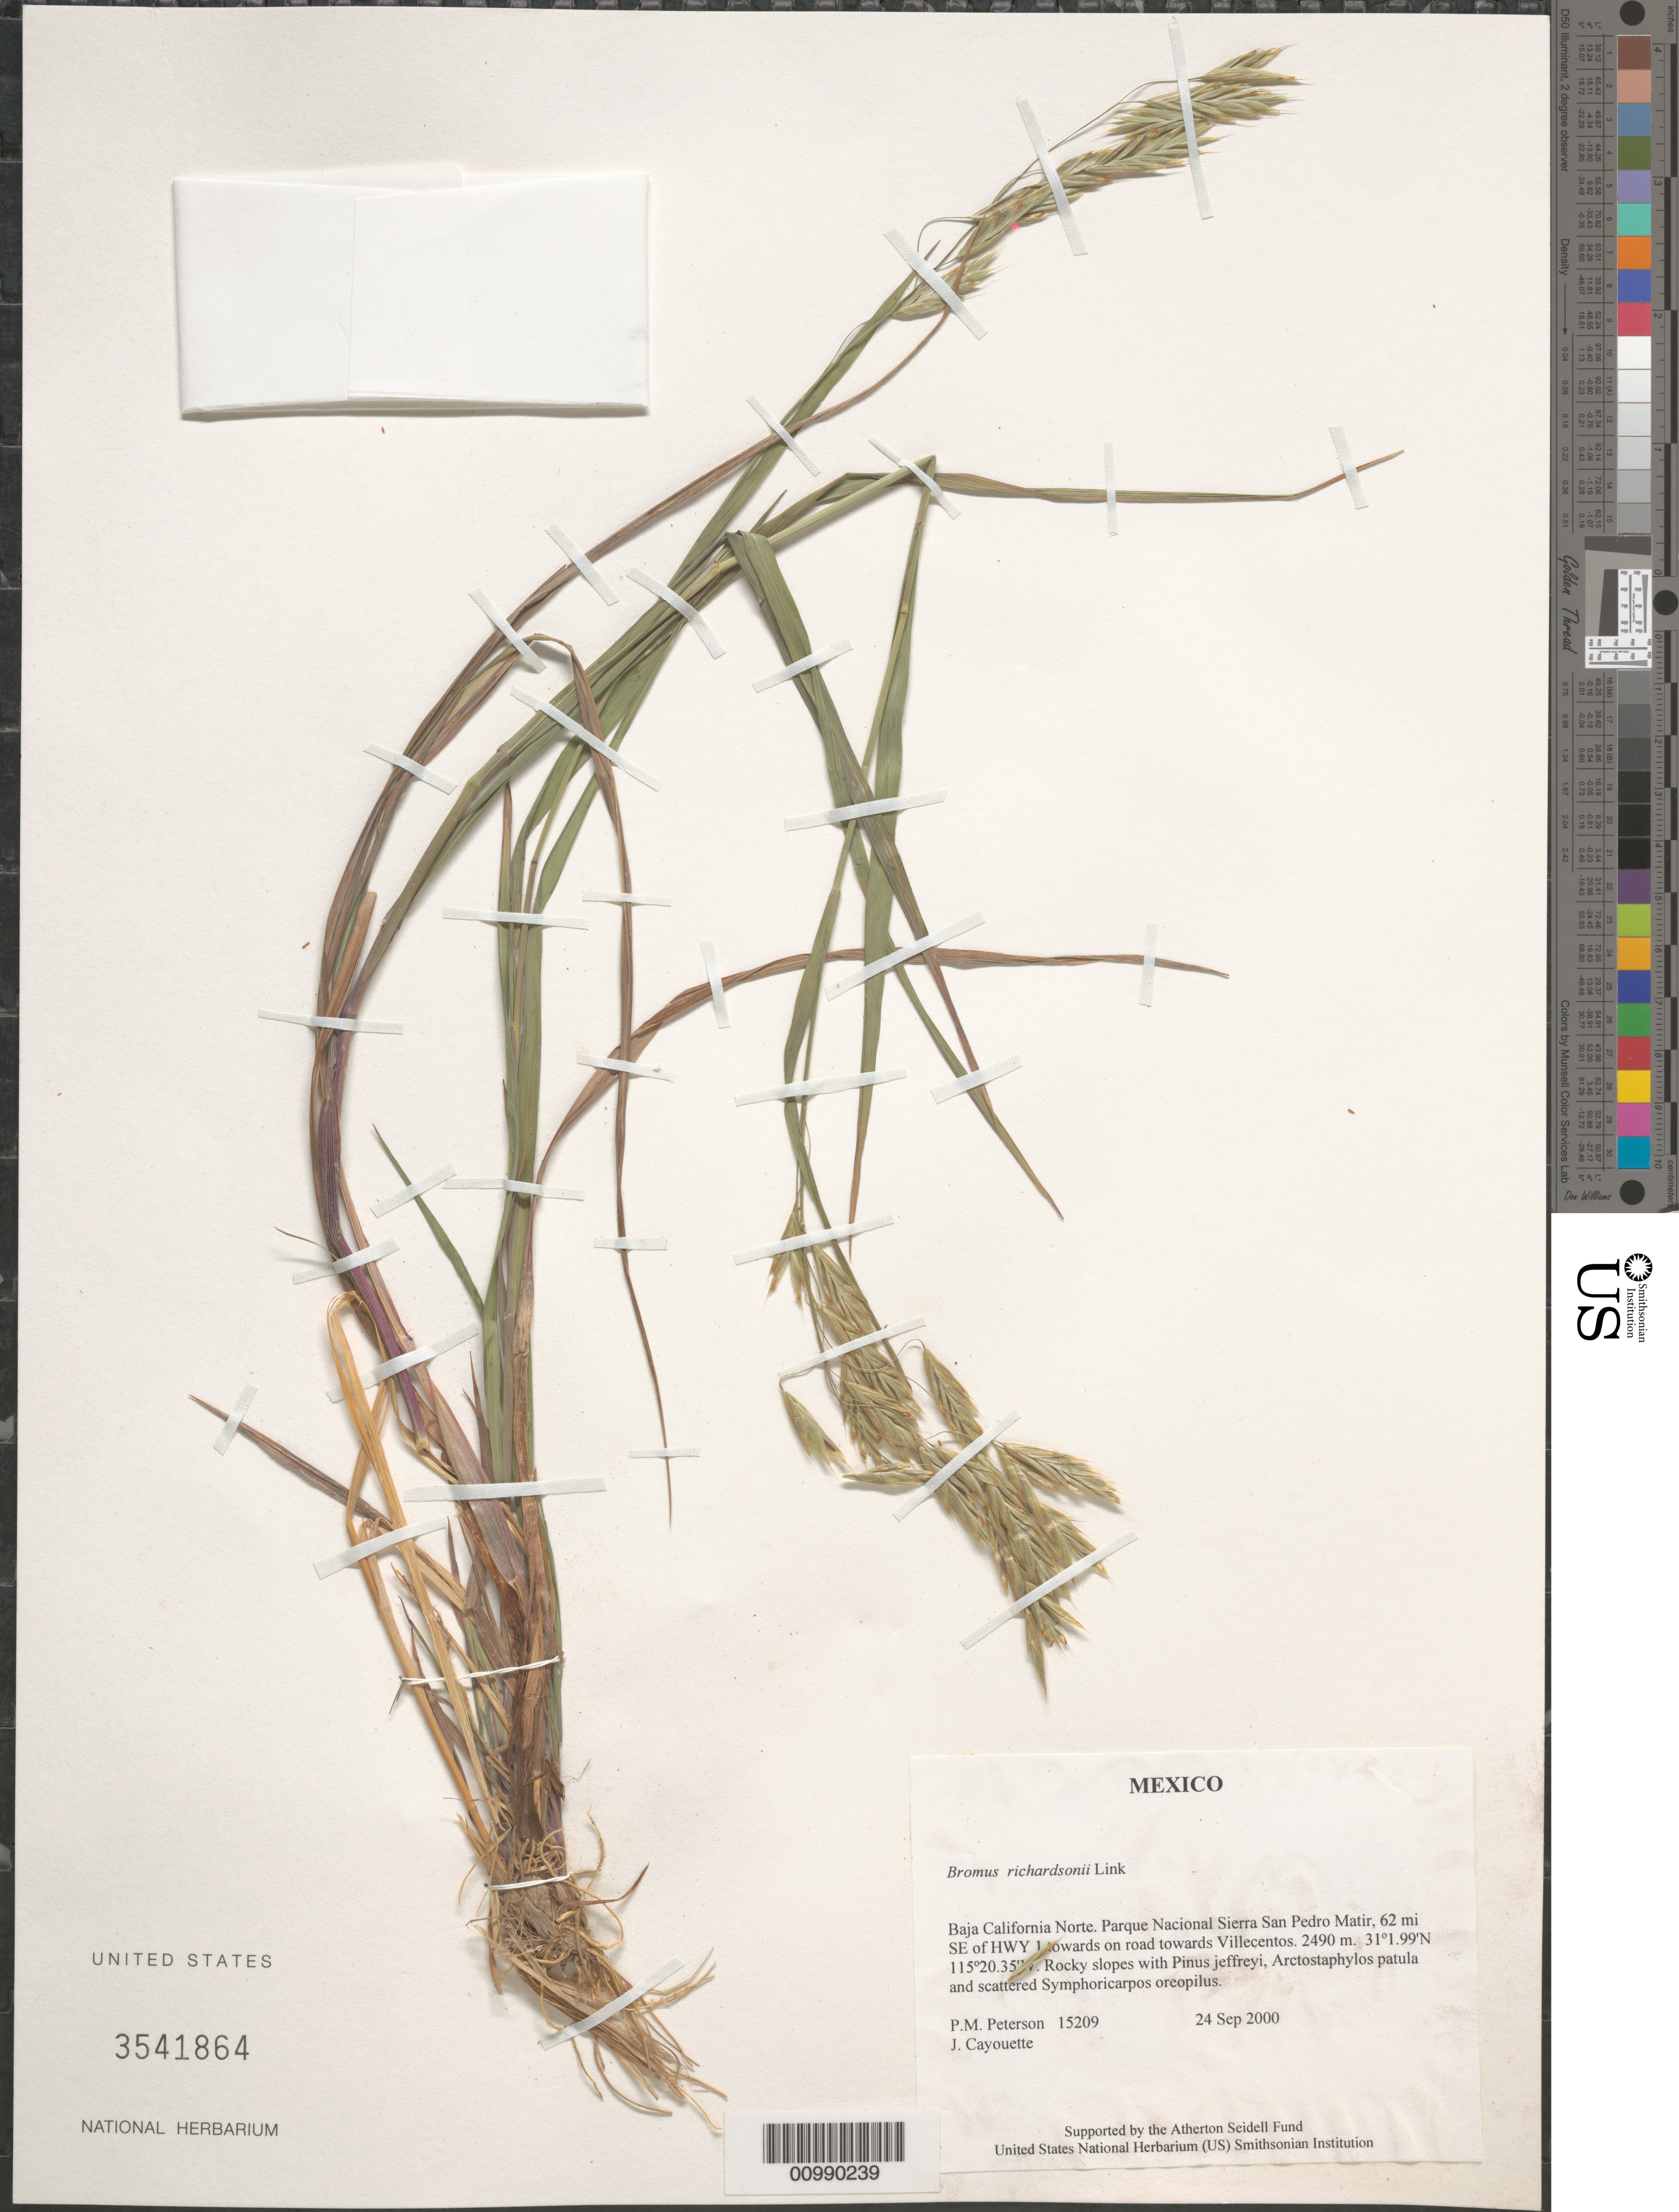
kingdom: Plantae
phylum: Tracheophyta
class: Liliopsida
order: Poales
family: Poaceae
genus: Bromus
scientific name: Bromus richardsonii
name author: Link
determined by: Saarela, J. M., (CAN), Canadian Museum of Nature (CANADA)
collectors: P. M. Peterson & J. Cayouette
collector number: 15209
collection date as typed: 24 Sep 2000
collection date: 2000-09-24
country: Mexico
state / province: Baja California Norte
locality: Parque Nacional Sierra San Pedro Matir, 62 mi SE of HWY 1 towards on road towards Villecentos.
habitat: Rocky slopes with Pinus jeffreyi, Arctostaphylos patula and scattered Symphoricarpos oreopilus.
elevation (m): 2490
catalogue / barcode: US 3541864